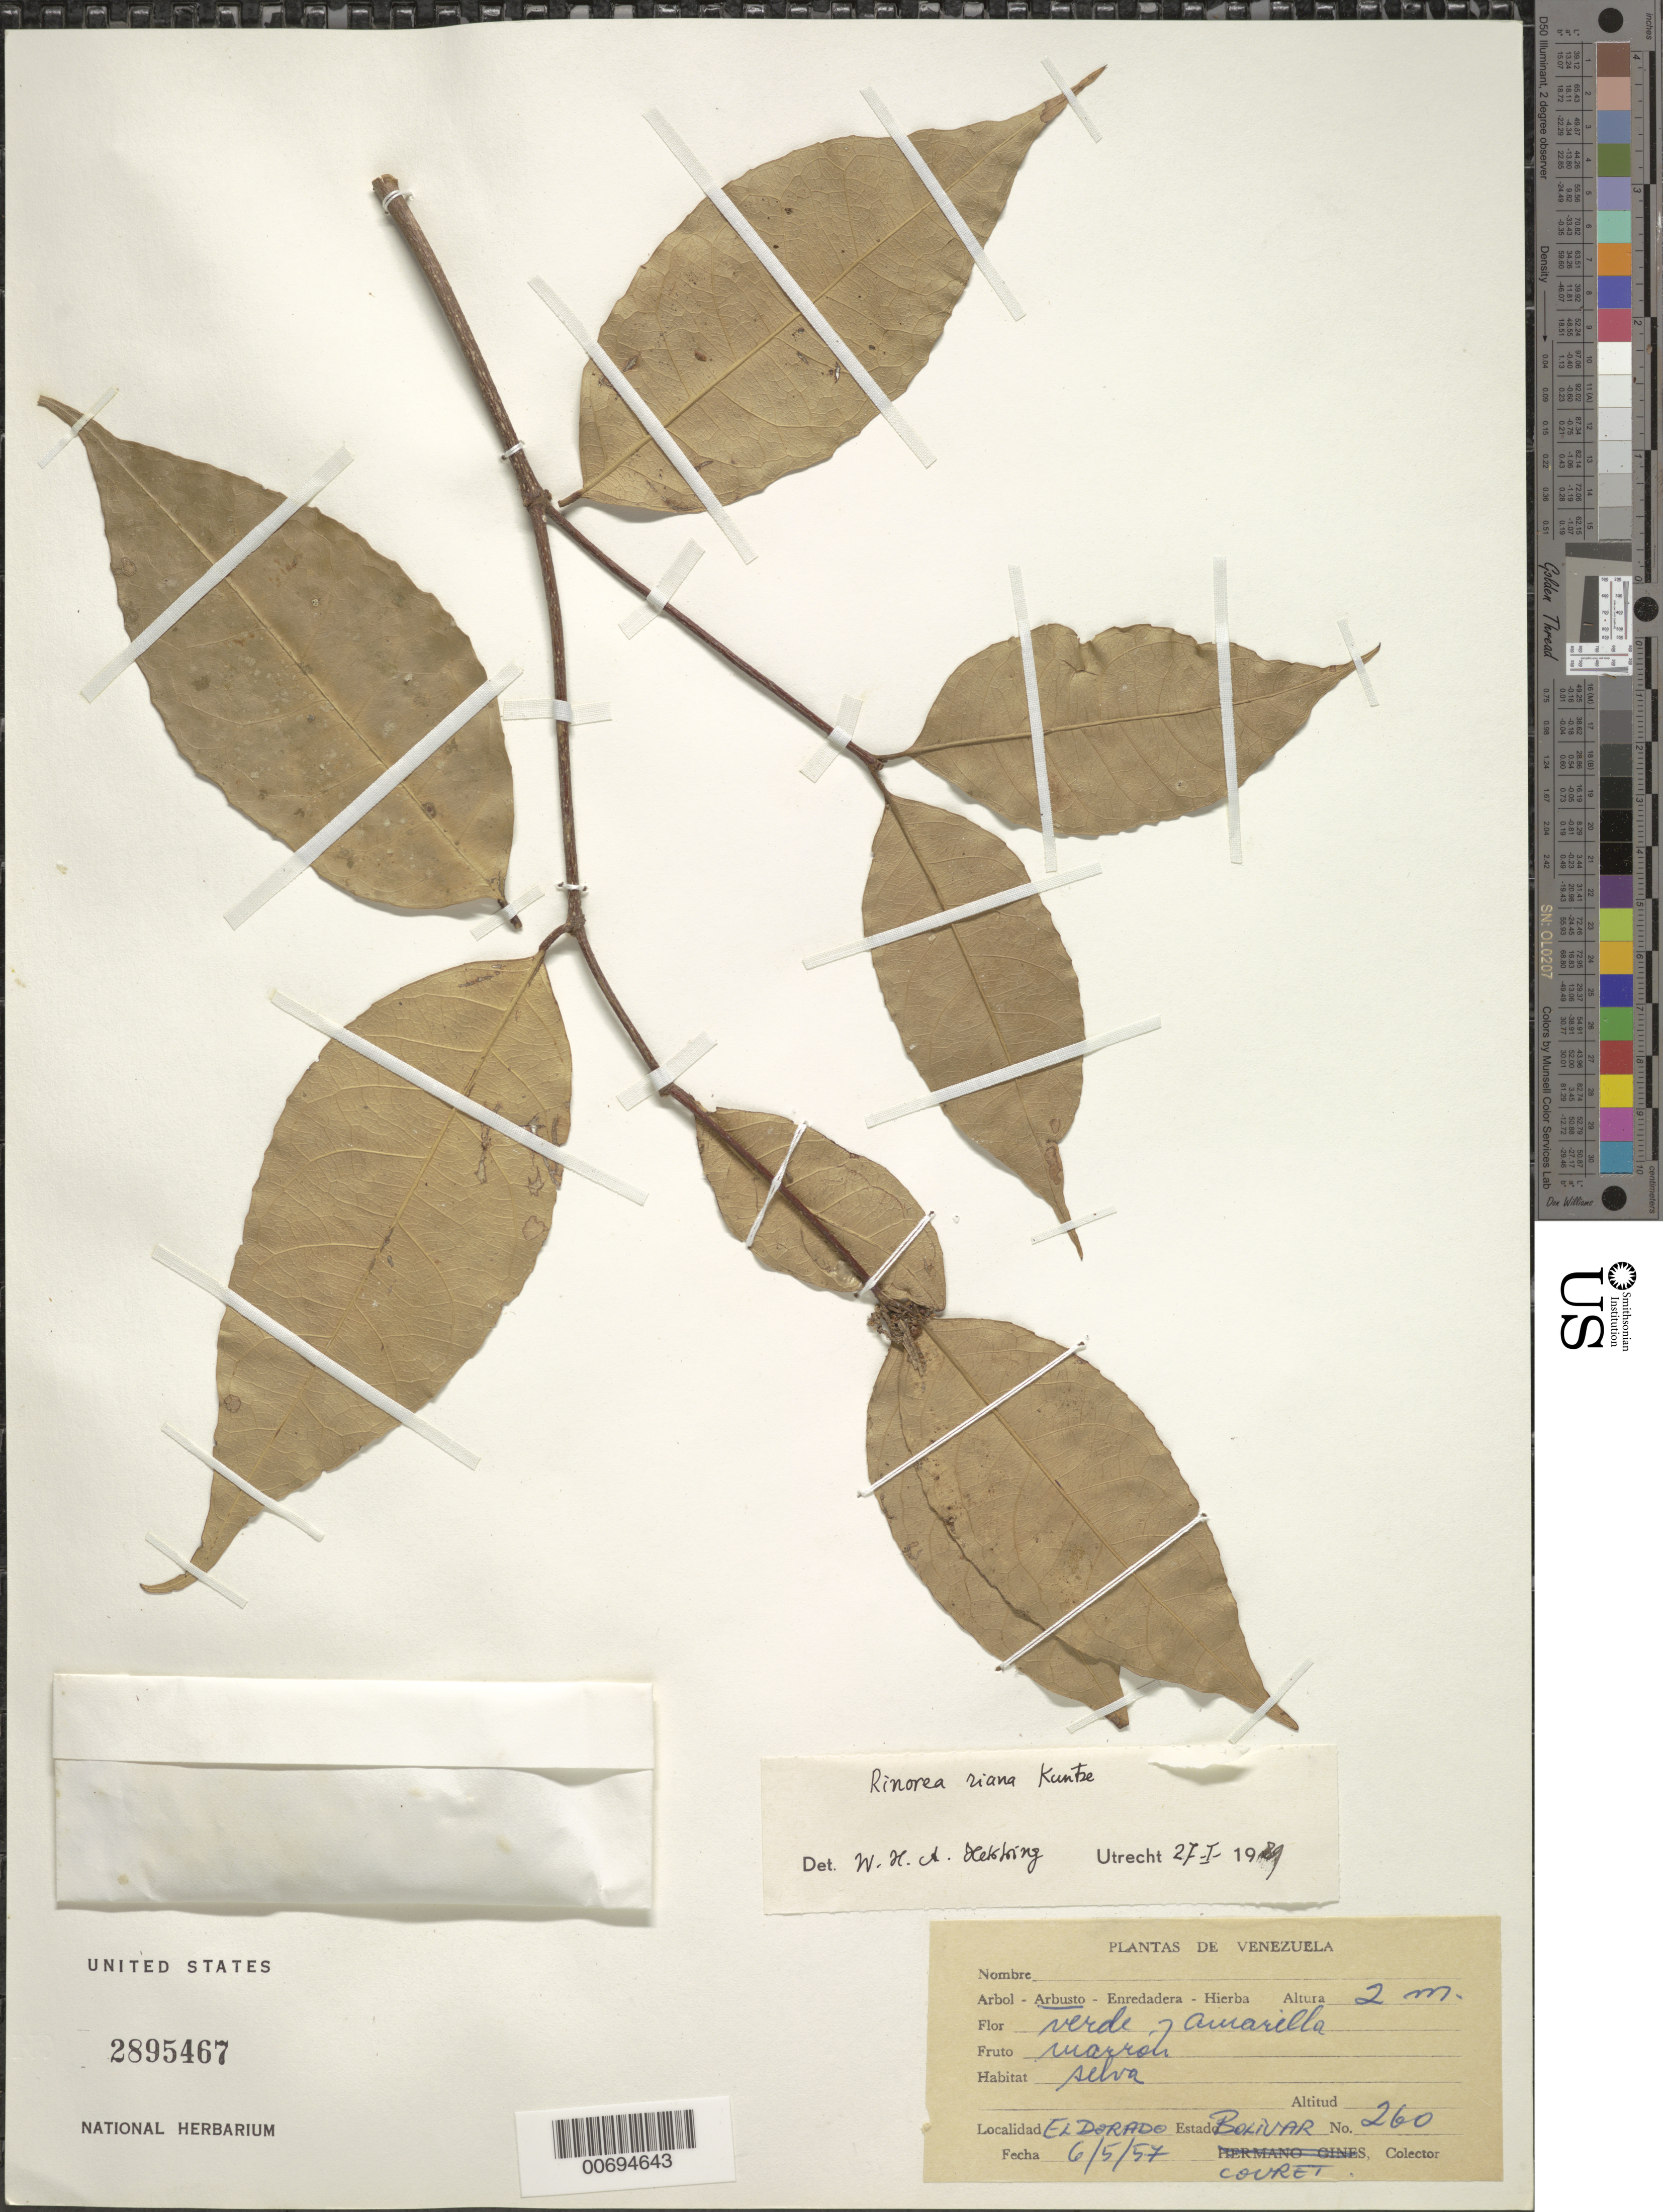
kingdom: Plantae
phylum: Tracheophyta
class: Magnoliopsida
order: Malpighiales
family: Violaceae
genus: Rinorea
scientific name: Rinorea riana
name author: Kuntze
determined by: Hekking, W. H. A.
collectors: -. Couret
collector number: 260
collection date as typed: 6-May-57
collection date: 1957-05-06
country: Venezuela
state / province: Bolívar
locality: El Dorado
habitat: Forest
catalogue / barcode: US 2895467